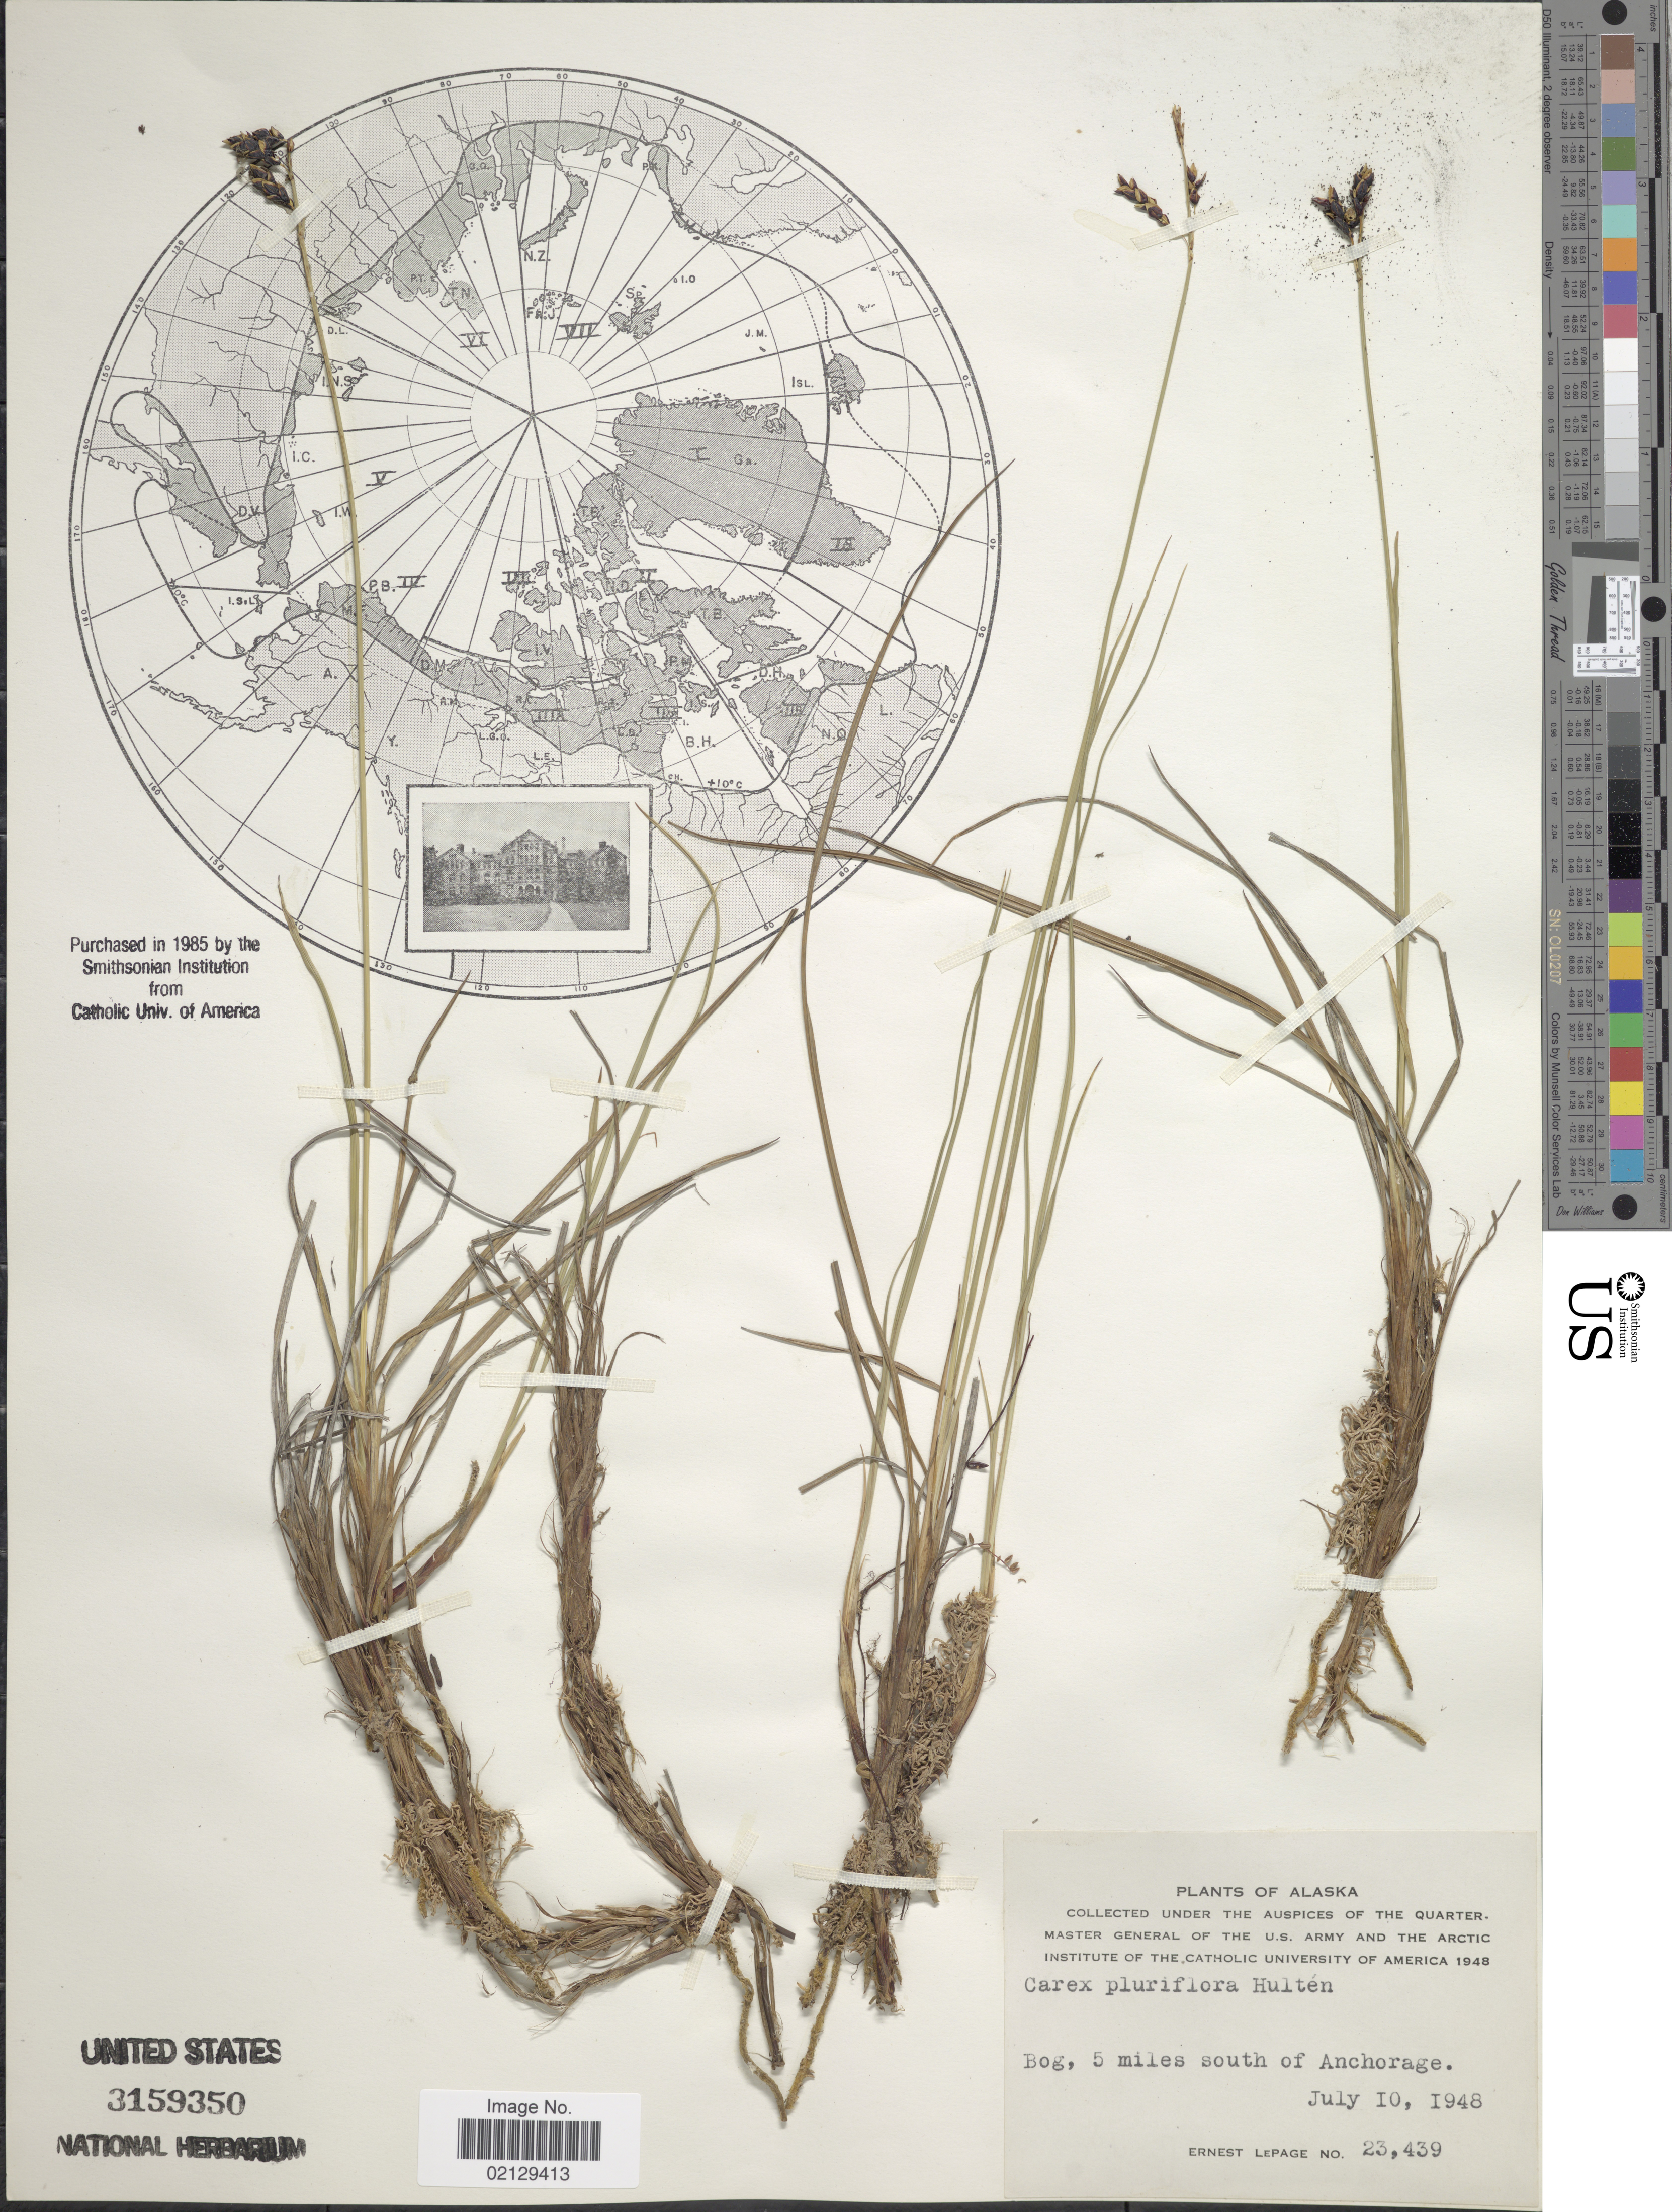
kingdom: Plantae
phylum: Tracheophyta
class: Liliopsida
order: Poales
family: Cyperaceae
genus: Carex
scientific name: Carex pluriflora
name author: Hultén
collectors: E. Lepage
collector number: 23439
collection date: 1948-07-10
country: United States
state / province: Alaska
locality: Bog, 5 miles south of Anchorage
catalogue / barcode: US 3159350